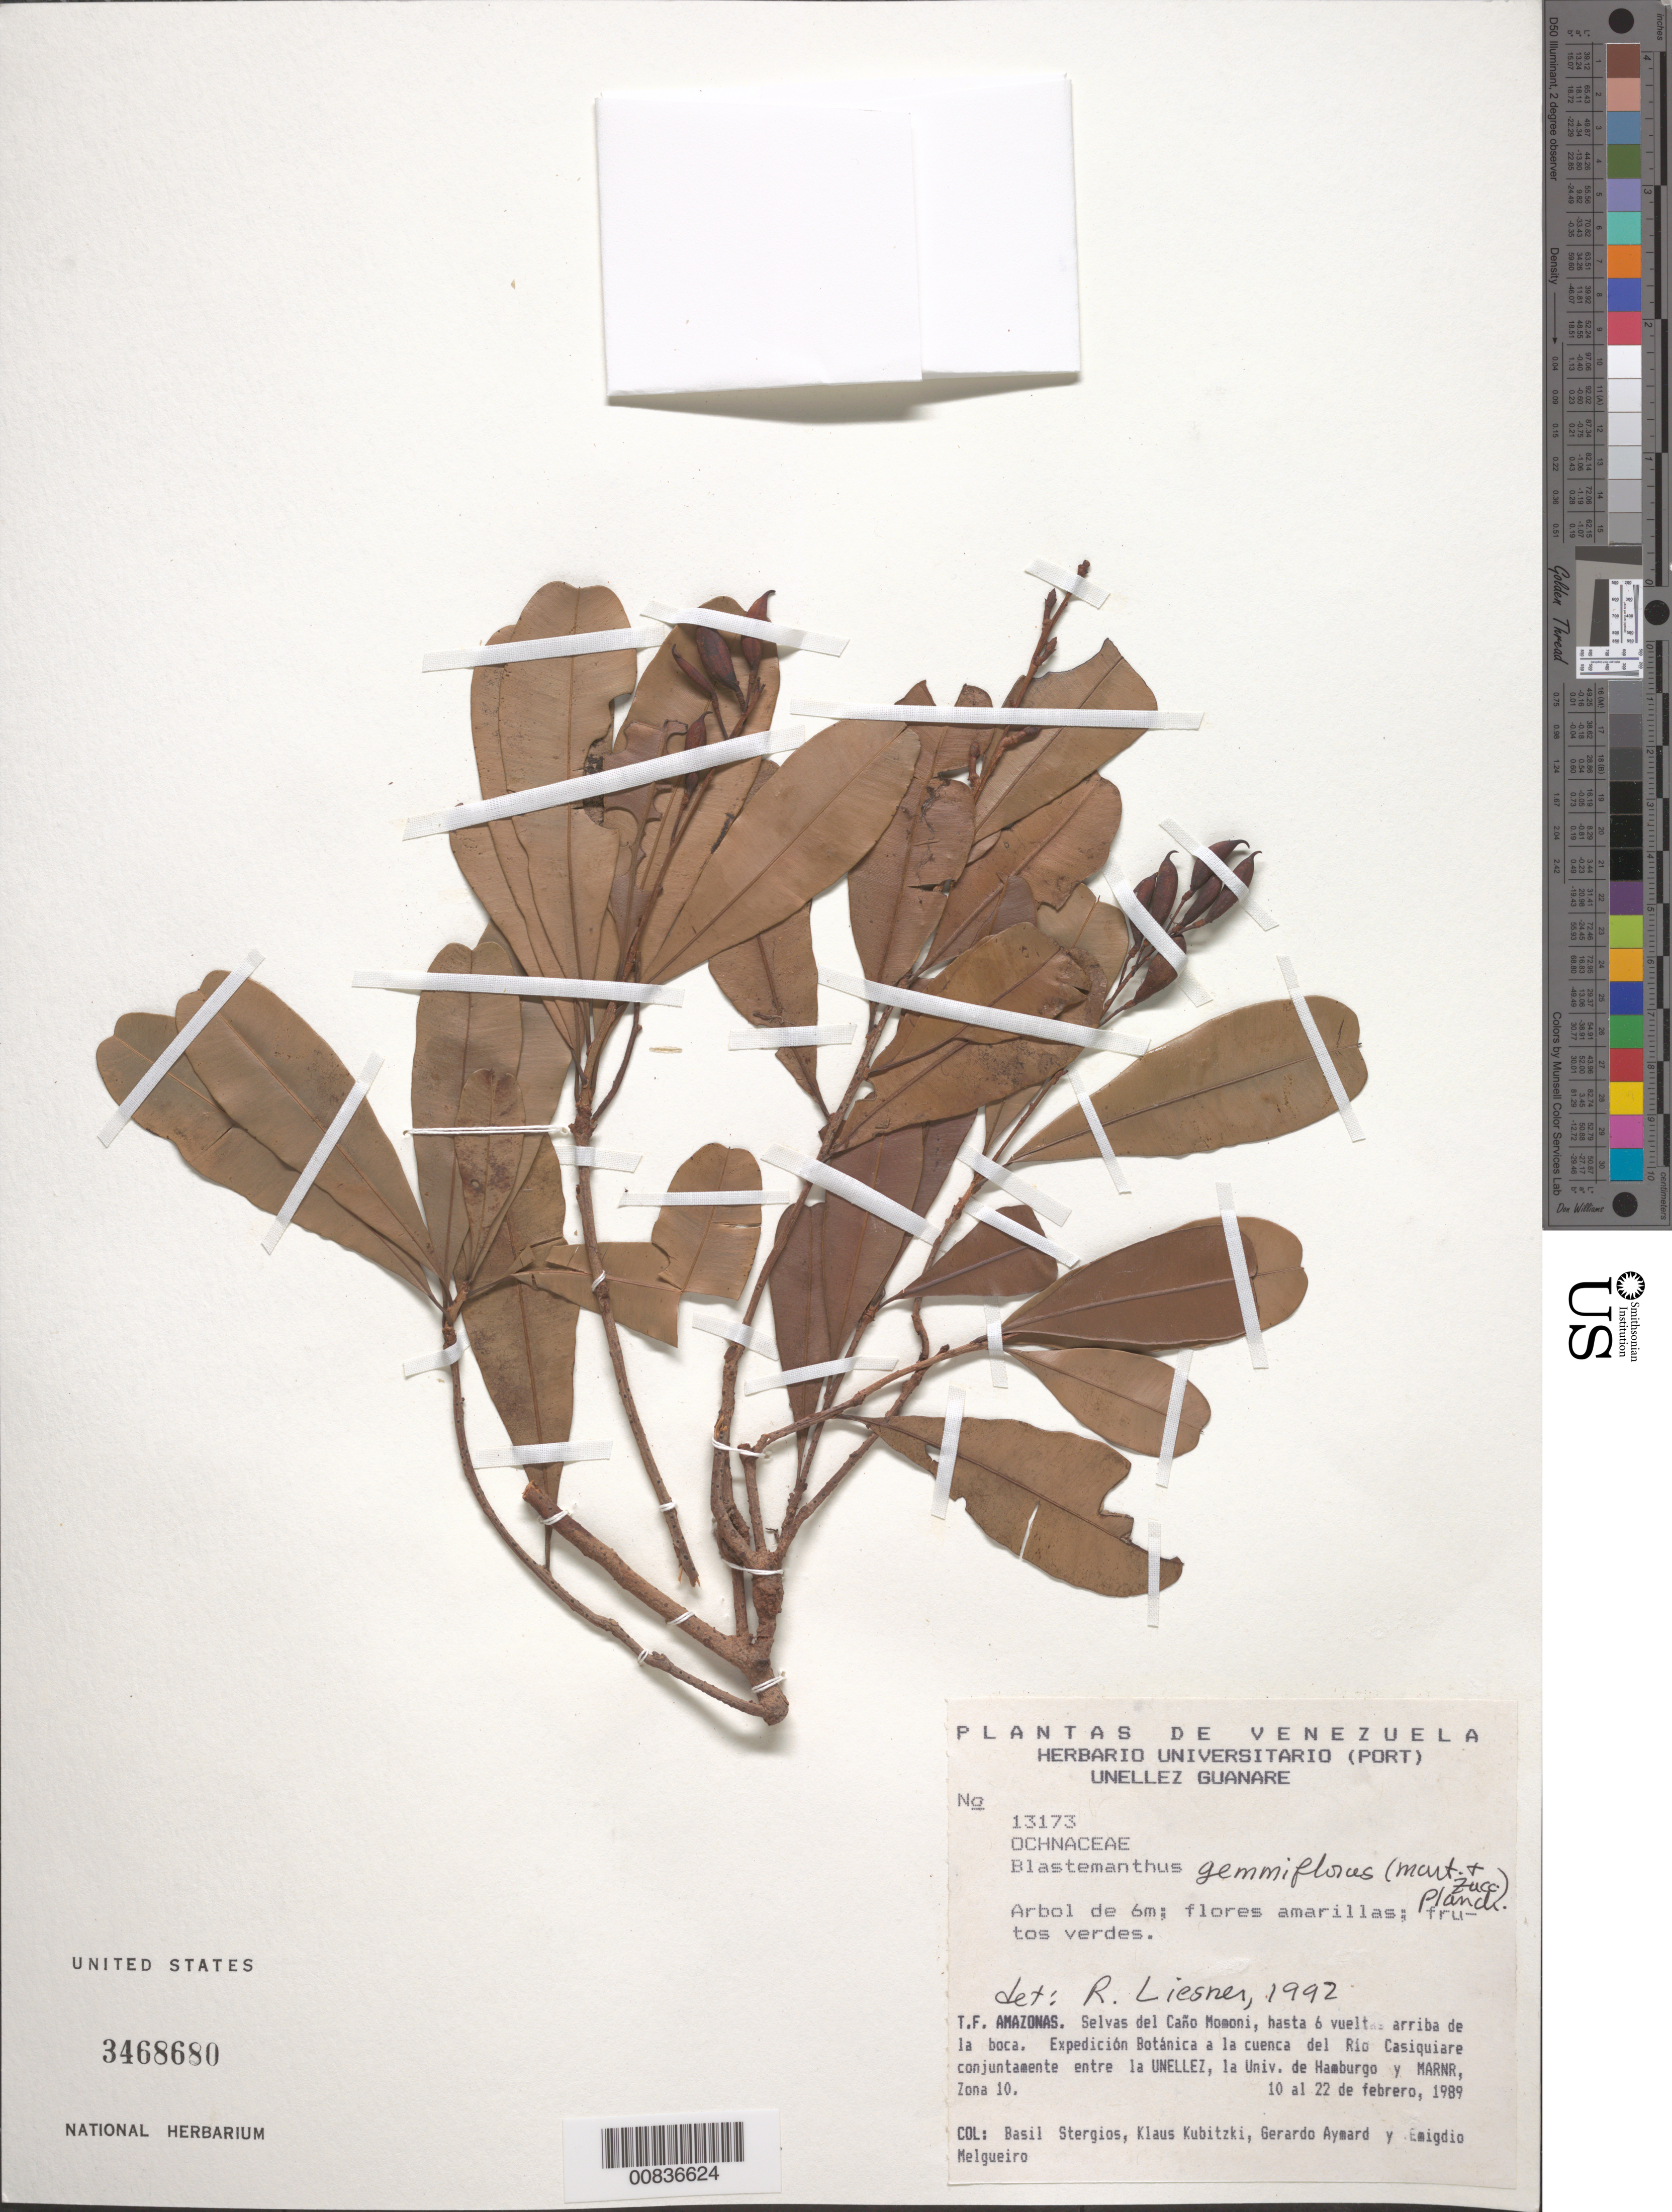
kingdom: Plantae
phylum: Tracheophyta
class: Magnoliopsida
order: Malpighiales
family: Ochnaceae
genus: Blastemanthus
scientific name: Blastemanthus gemmiflorus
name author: (Mart.) Planch.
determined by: Liesner, R. L.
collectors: B. G. Stergios, K. Kubitzki, G. A. Aymard & E. Melgueiro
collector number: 13173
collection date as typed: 10-Feb-89 to 22-Feb-89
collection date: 1989-02-10/1989-02-22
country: Venezuela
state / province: Amazonas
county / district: Río Negro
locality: Río Casiquiare, Caño Momoni, 6 vueltas arriba de la boca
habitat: Selvas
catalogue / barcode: US 3468680